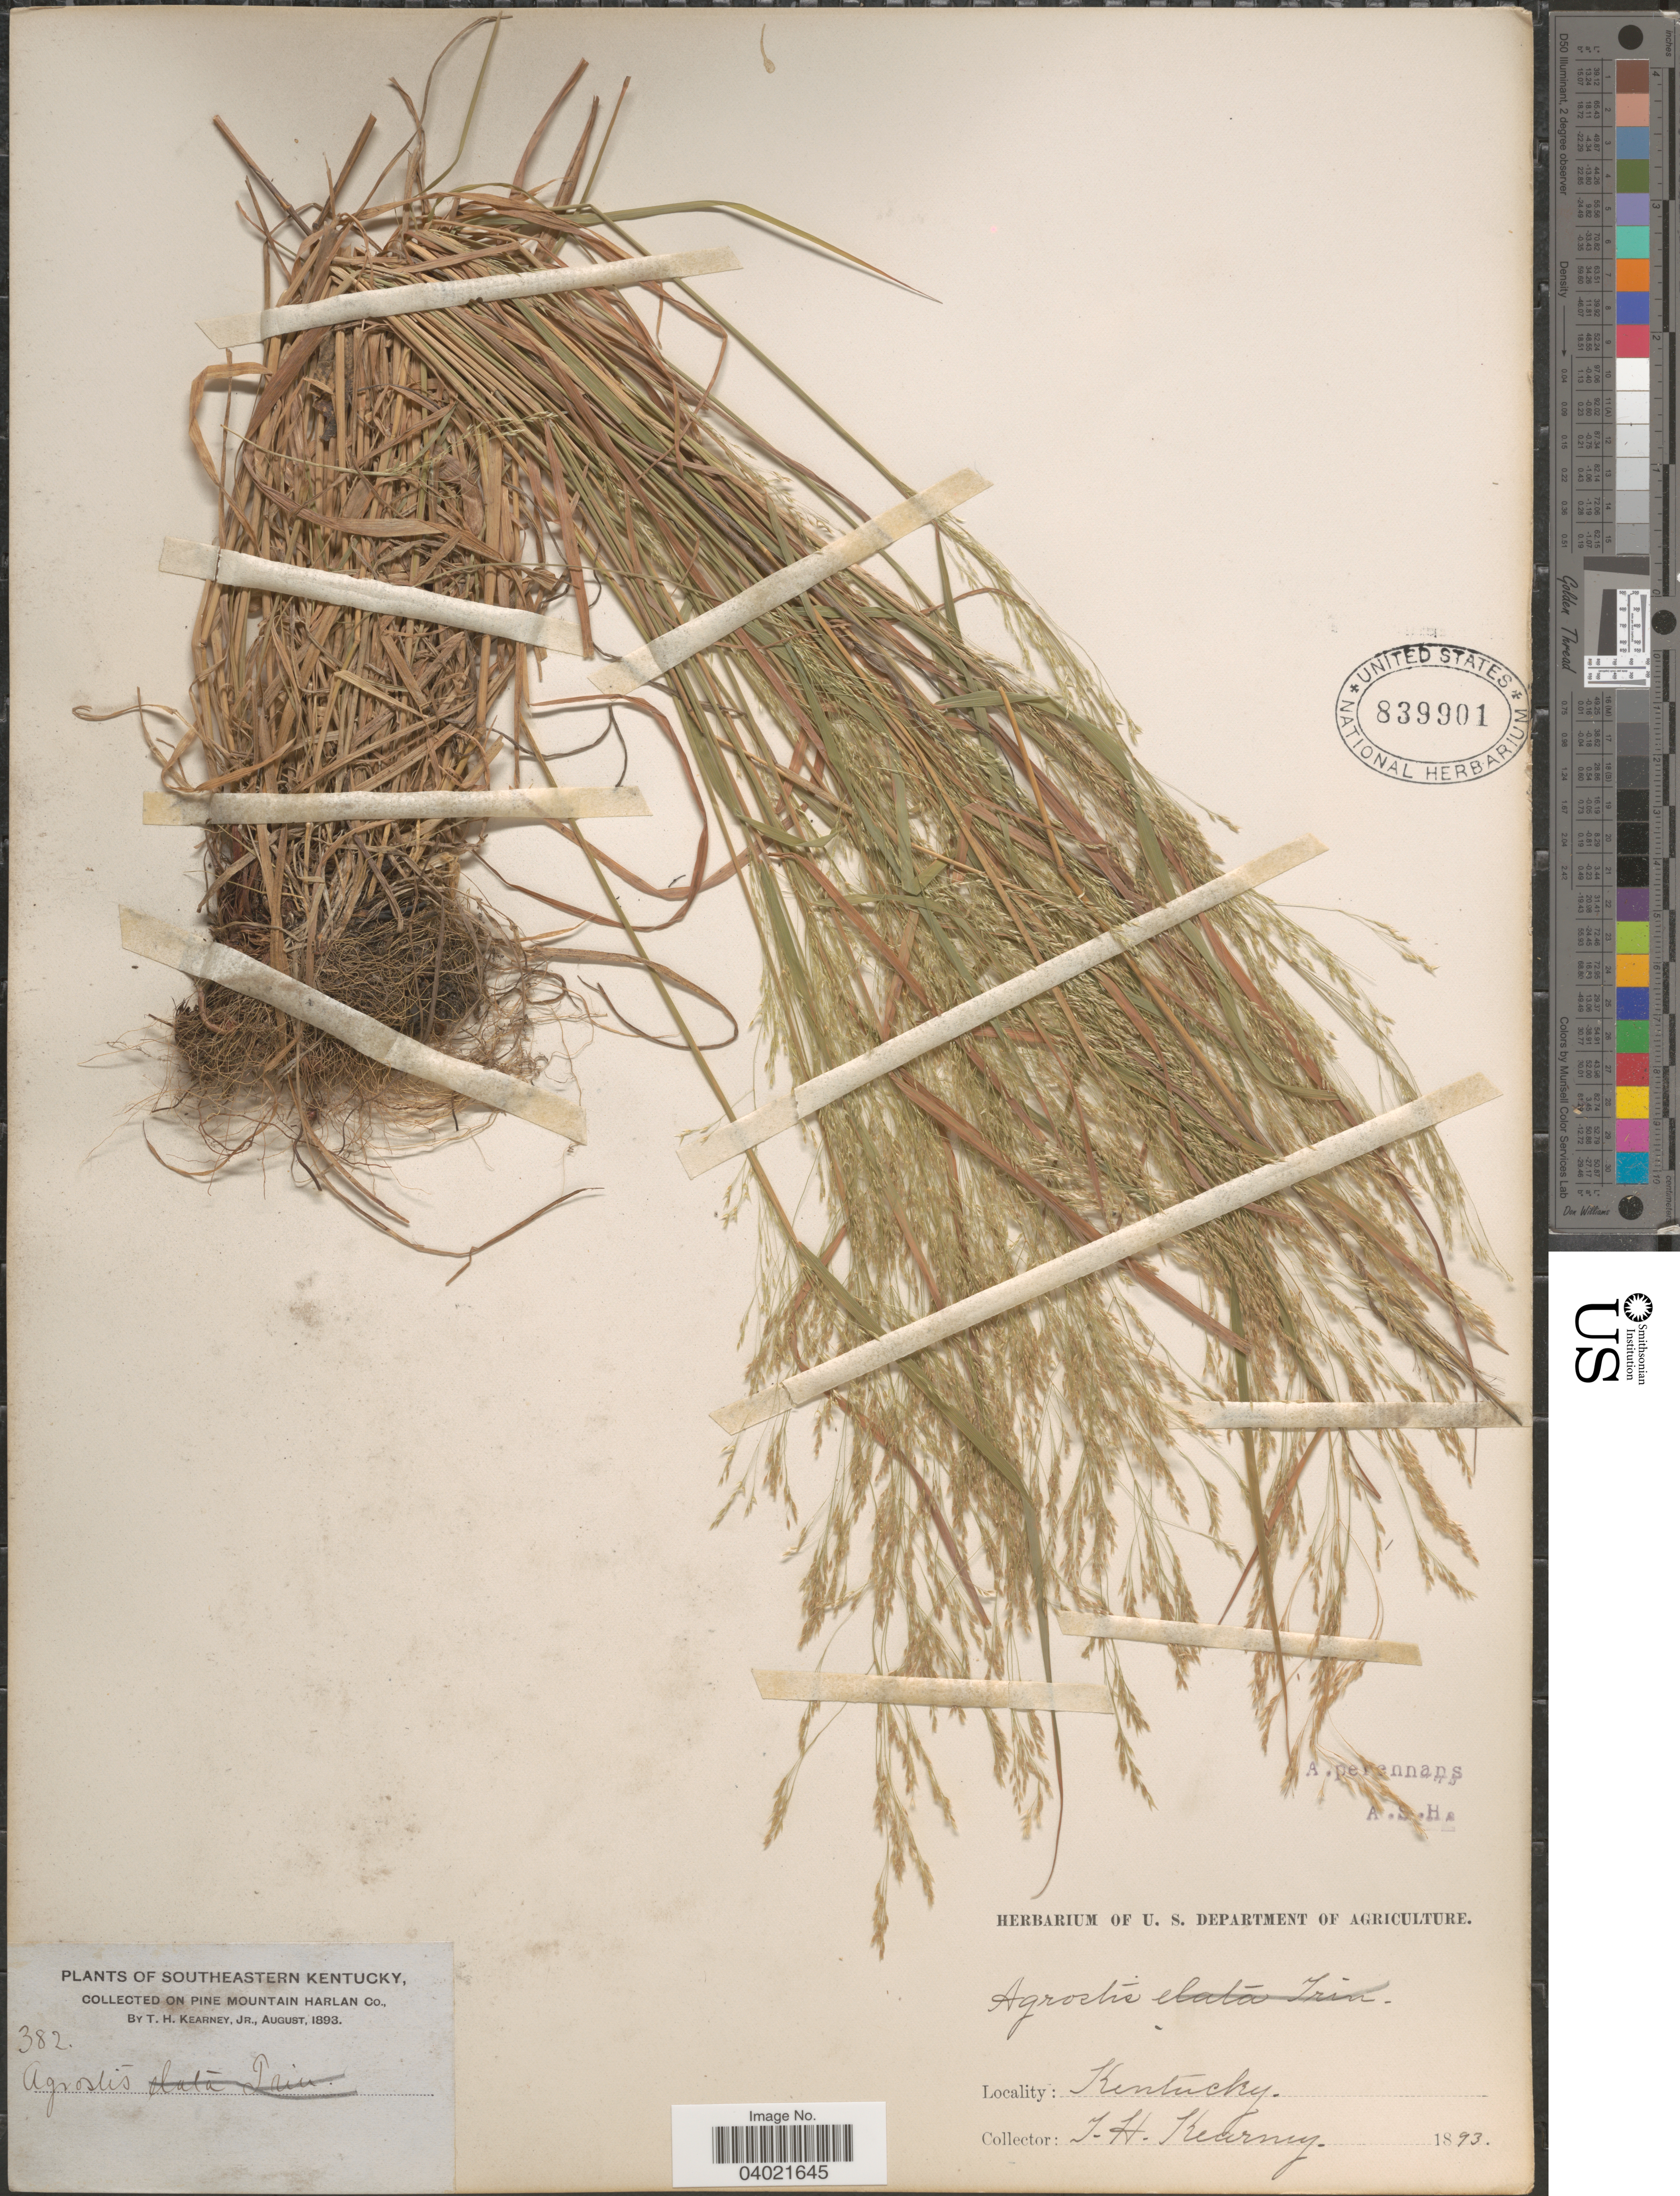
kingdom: Plantae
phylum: Tracheophyta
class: Liliopsida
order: Poales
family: Poaceae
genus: Agrostis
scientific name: Agrostis perennans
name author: (Walter) Tuck.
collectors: T. H. Kearney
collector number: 382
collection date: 1893-08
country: United States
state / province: Kentucky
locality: Southeastern Kentucky. On Pine Mountain Harlan Co.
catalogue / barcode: US 839901